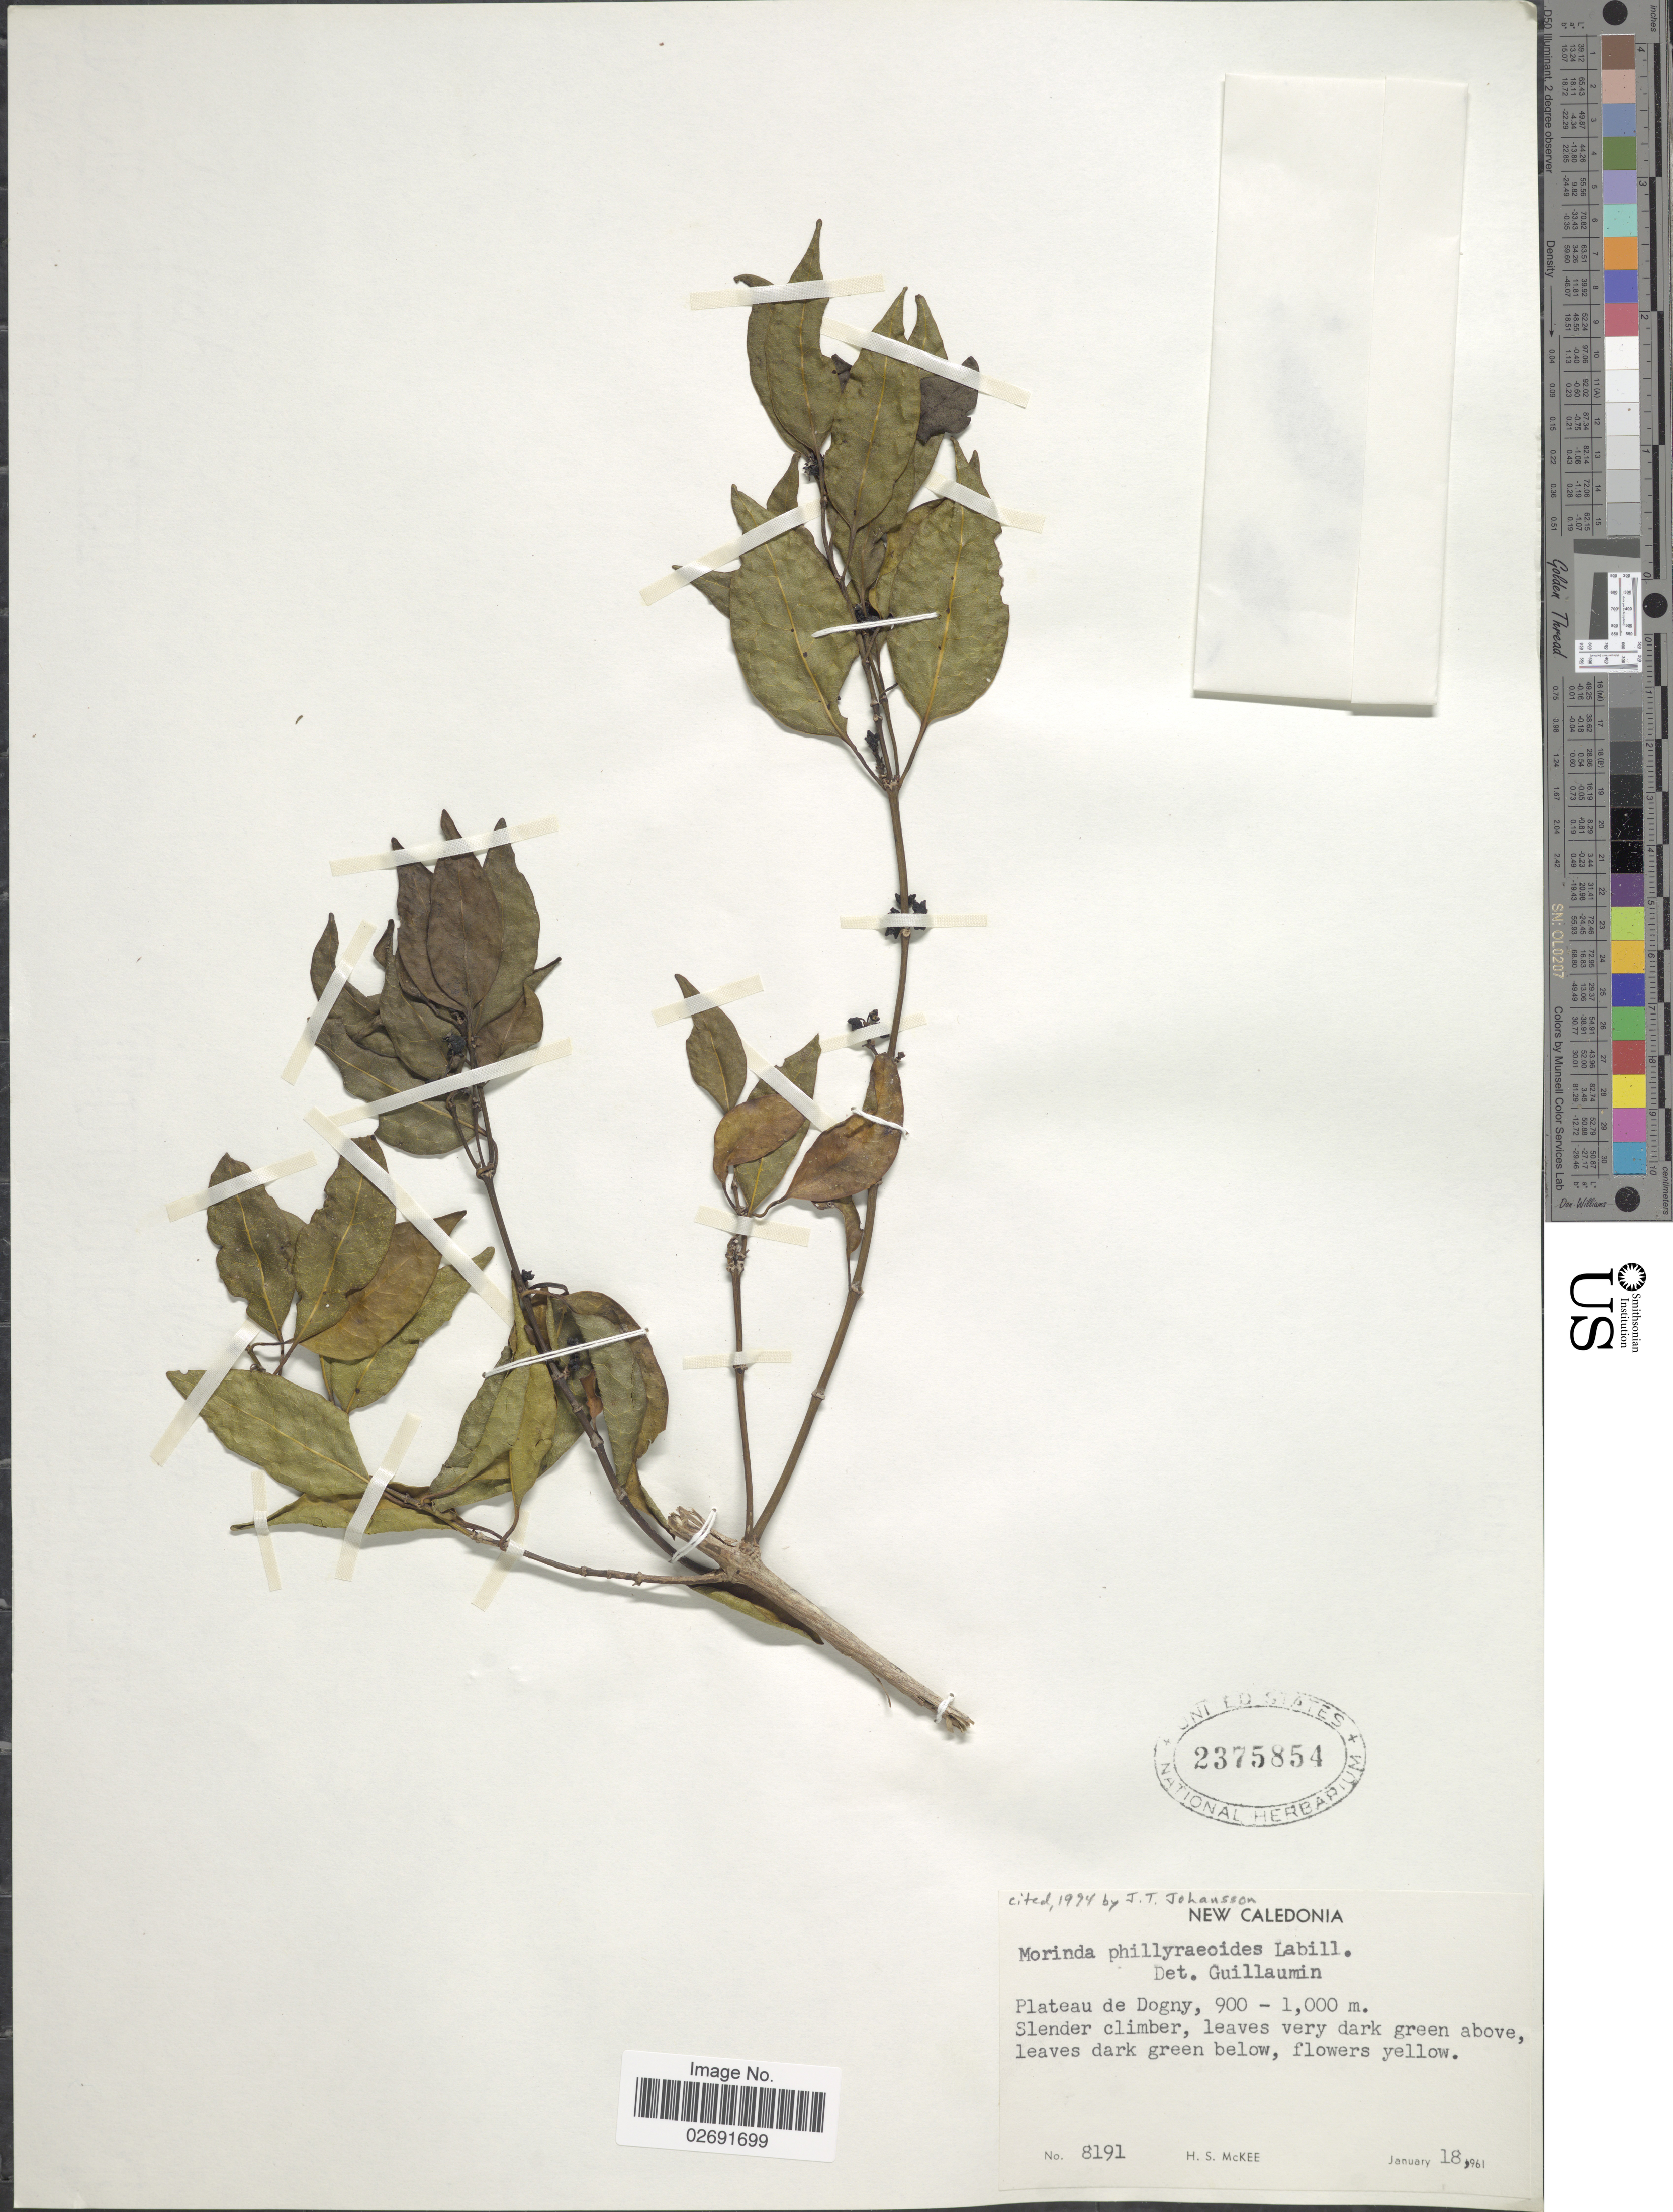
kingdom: Plantae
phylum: Tracheophyta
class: Magnoliopsida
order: Gentianales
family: Rubiaceae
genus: Gynochthodes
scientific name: Gynochthodes phyllireoides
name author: (Labill.) Razafim. & B. Bremer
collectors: H. S. McKee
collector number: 8191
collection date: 1961-01-18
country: New Caledonia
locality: Plateau de Dogny.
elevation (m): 900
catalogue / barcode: US 2375854